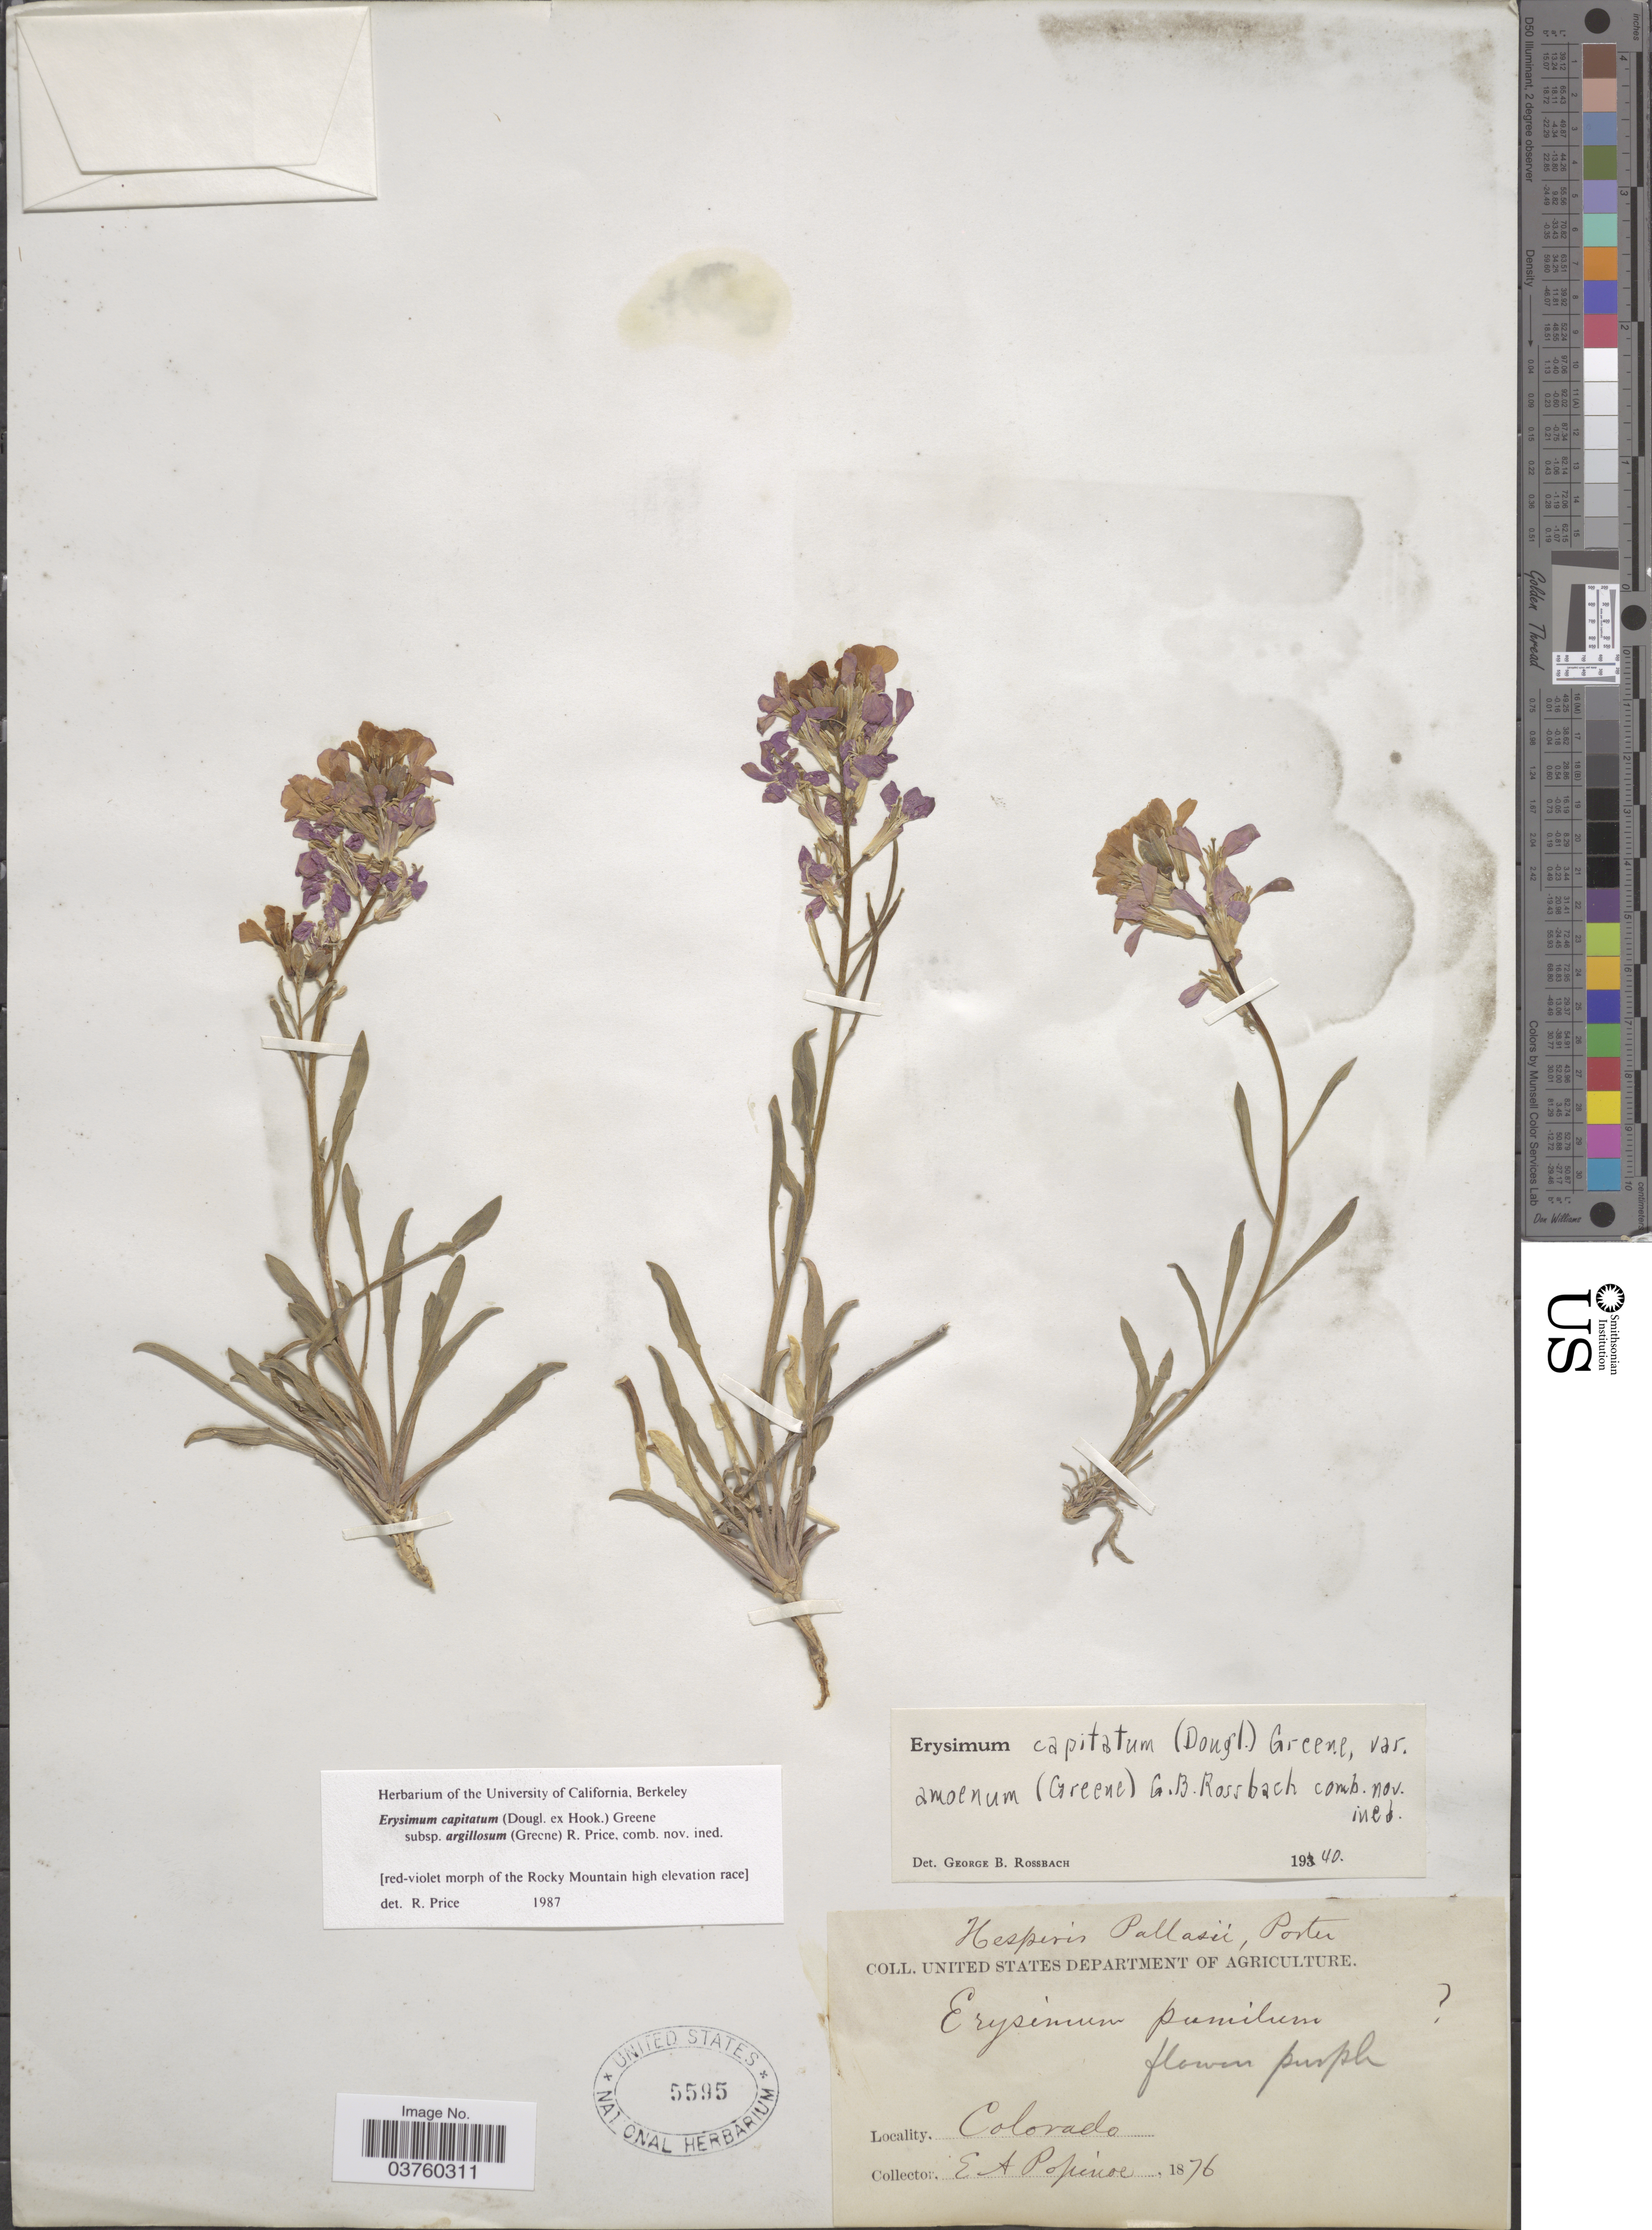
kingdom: Plantae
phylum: Tracheophyta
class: Magnoliopsida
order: Brassicales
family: Brassicaceae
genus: Erysimum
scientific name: Erysimum capitatum var. argillosum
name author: (Greene) R.J. Davis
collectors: E. A. Popenoe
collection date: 1876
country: United States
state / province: Colorado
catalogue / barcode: US 5595